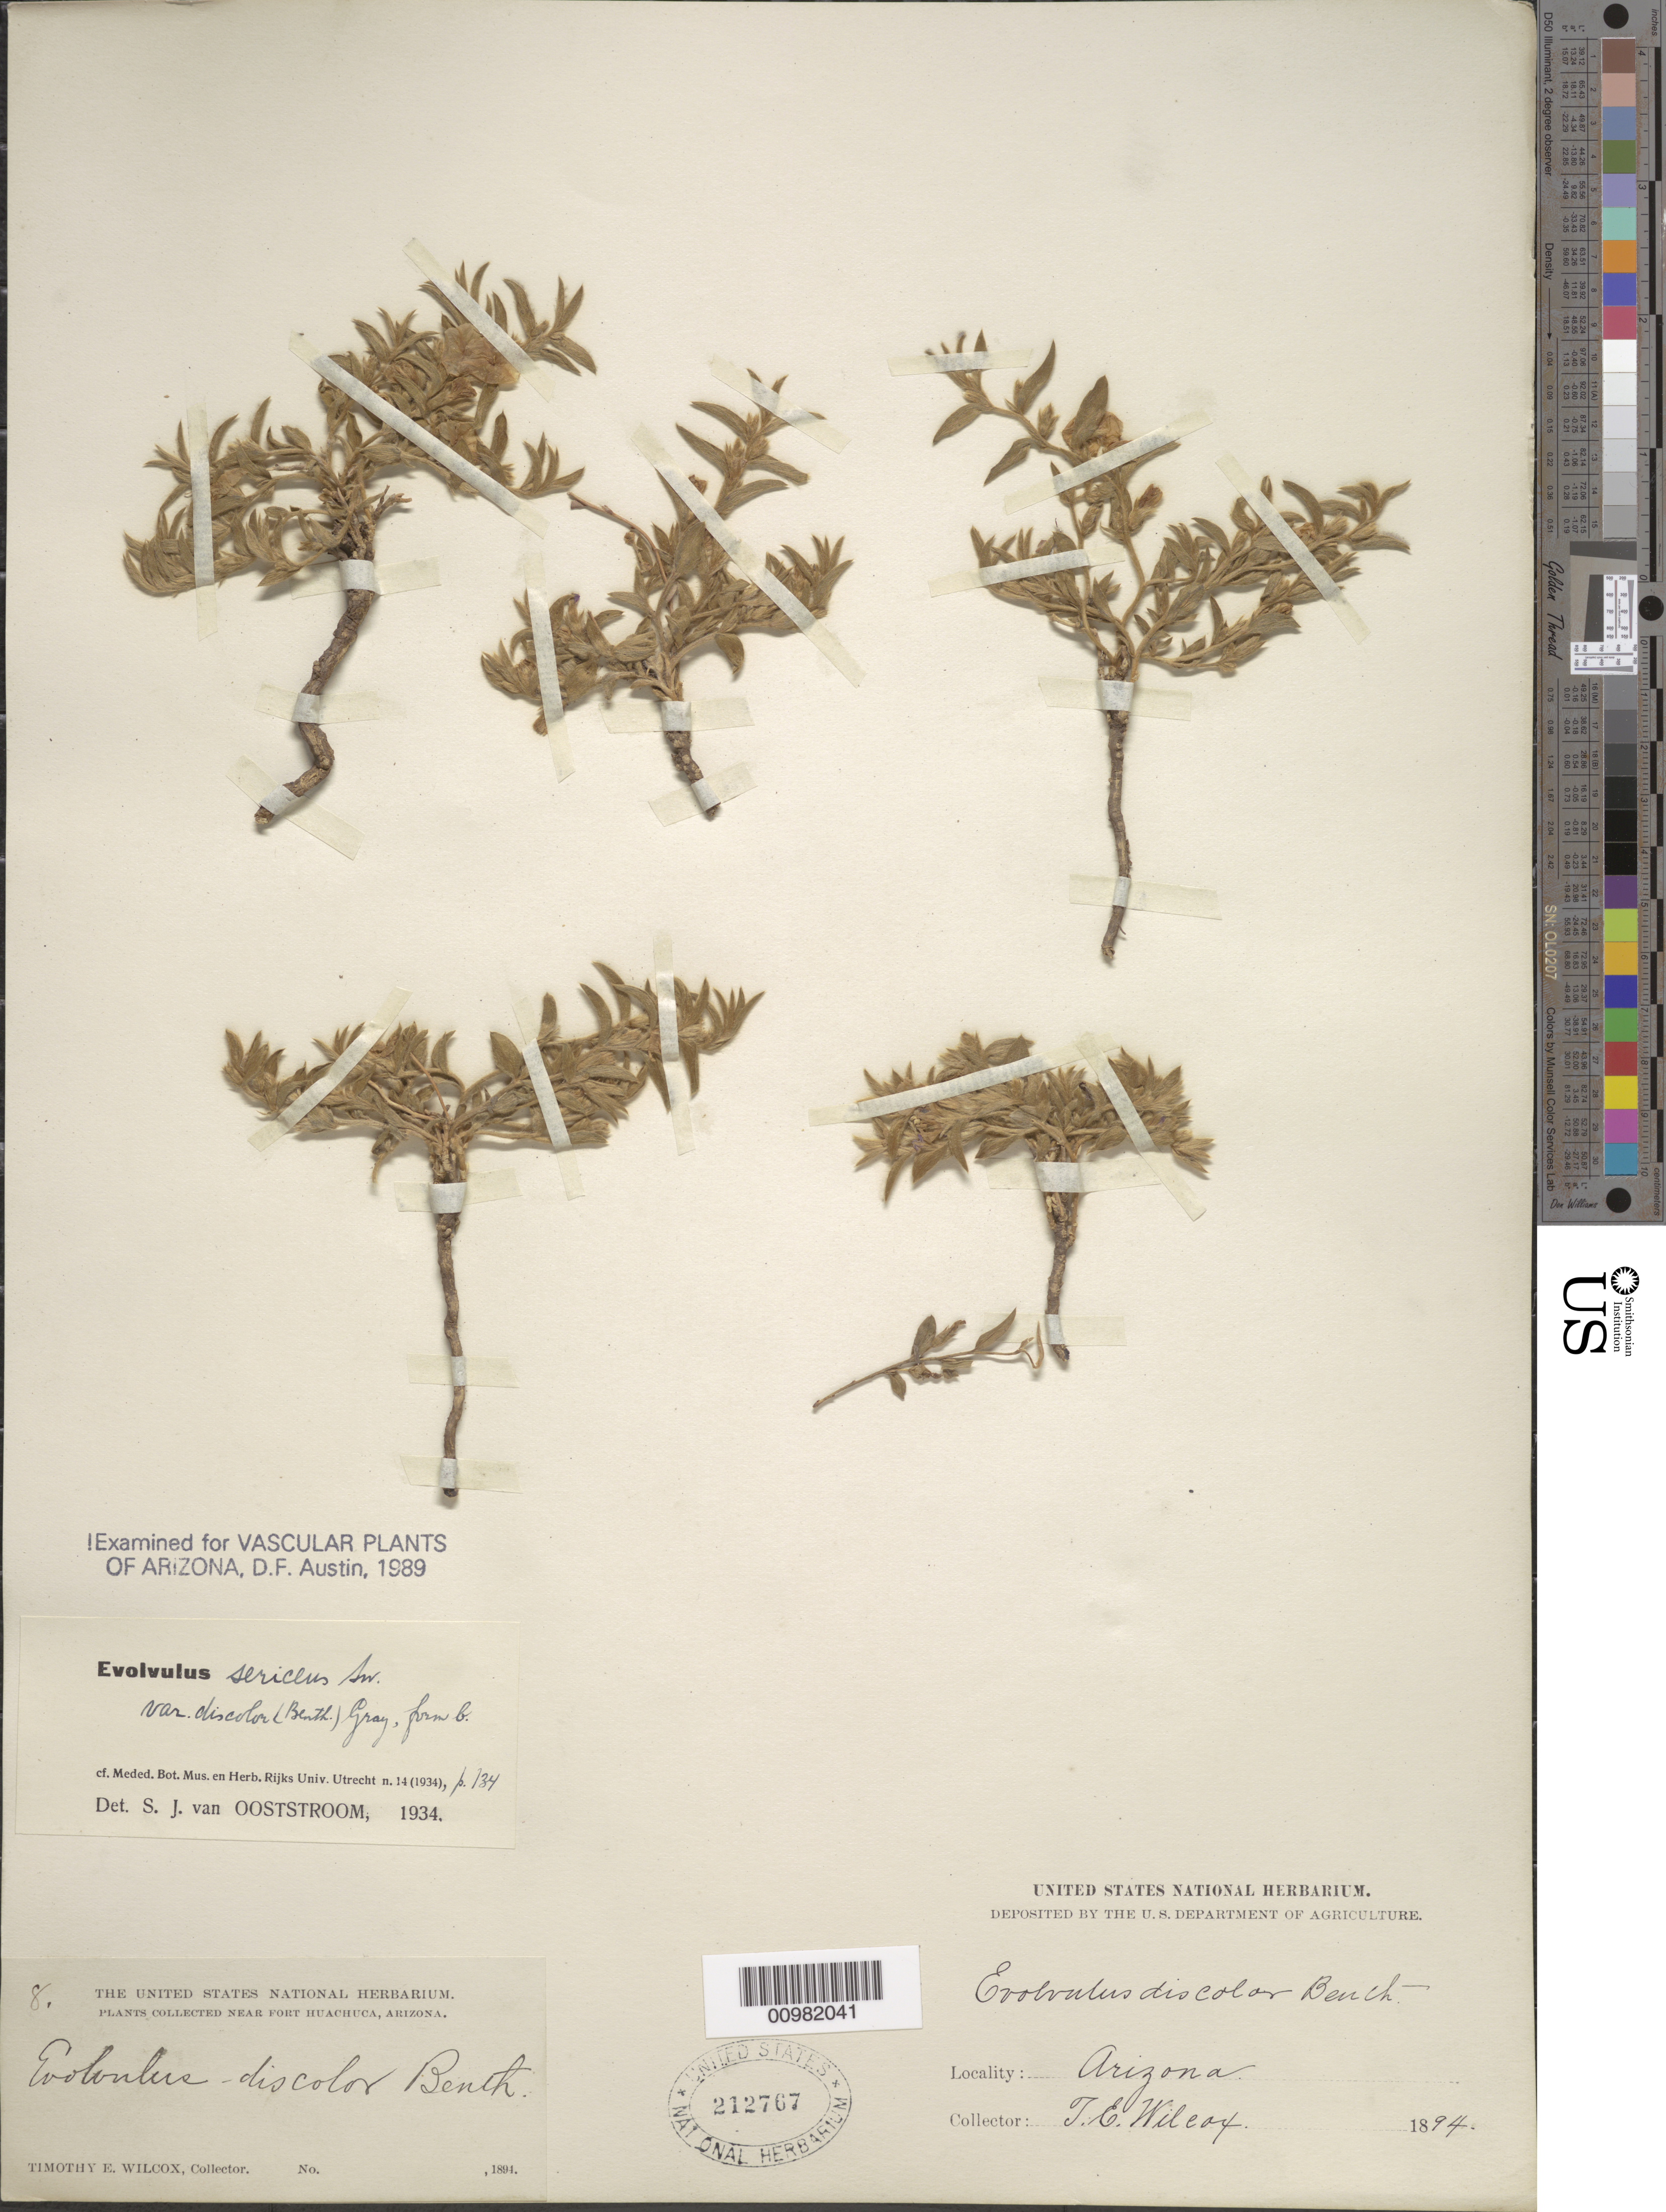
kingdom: Plantae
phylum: Tracheophyta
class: Magnoliopsida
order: Solanales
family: Convolvulaceae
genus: Evolvulus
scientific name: Evolvulus nuttallianus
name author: Roem. & Schult.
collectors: T. E. Wilcox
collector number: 8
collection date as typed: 1894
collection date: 1894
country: United States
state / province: Arizona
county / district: Cochise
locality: Fort Huachuca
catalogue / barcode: US 212767